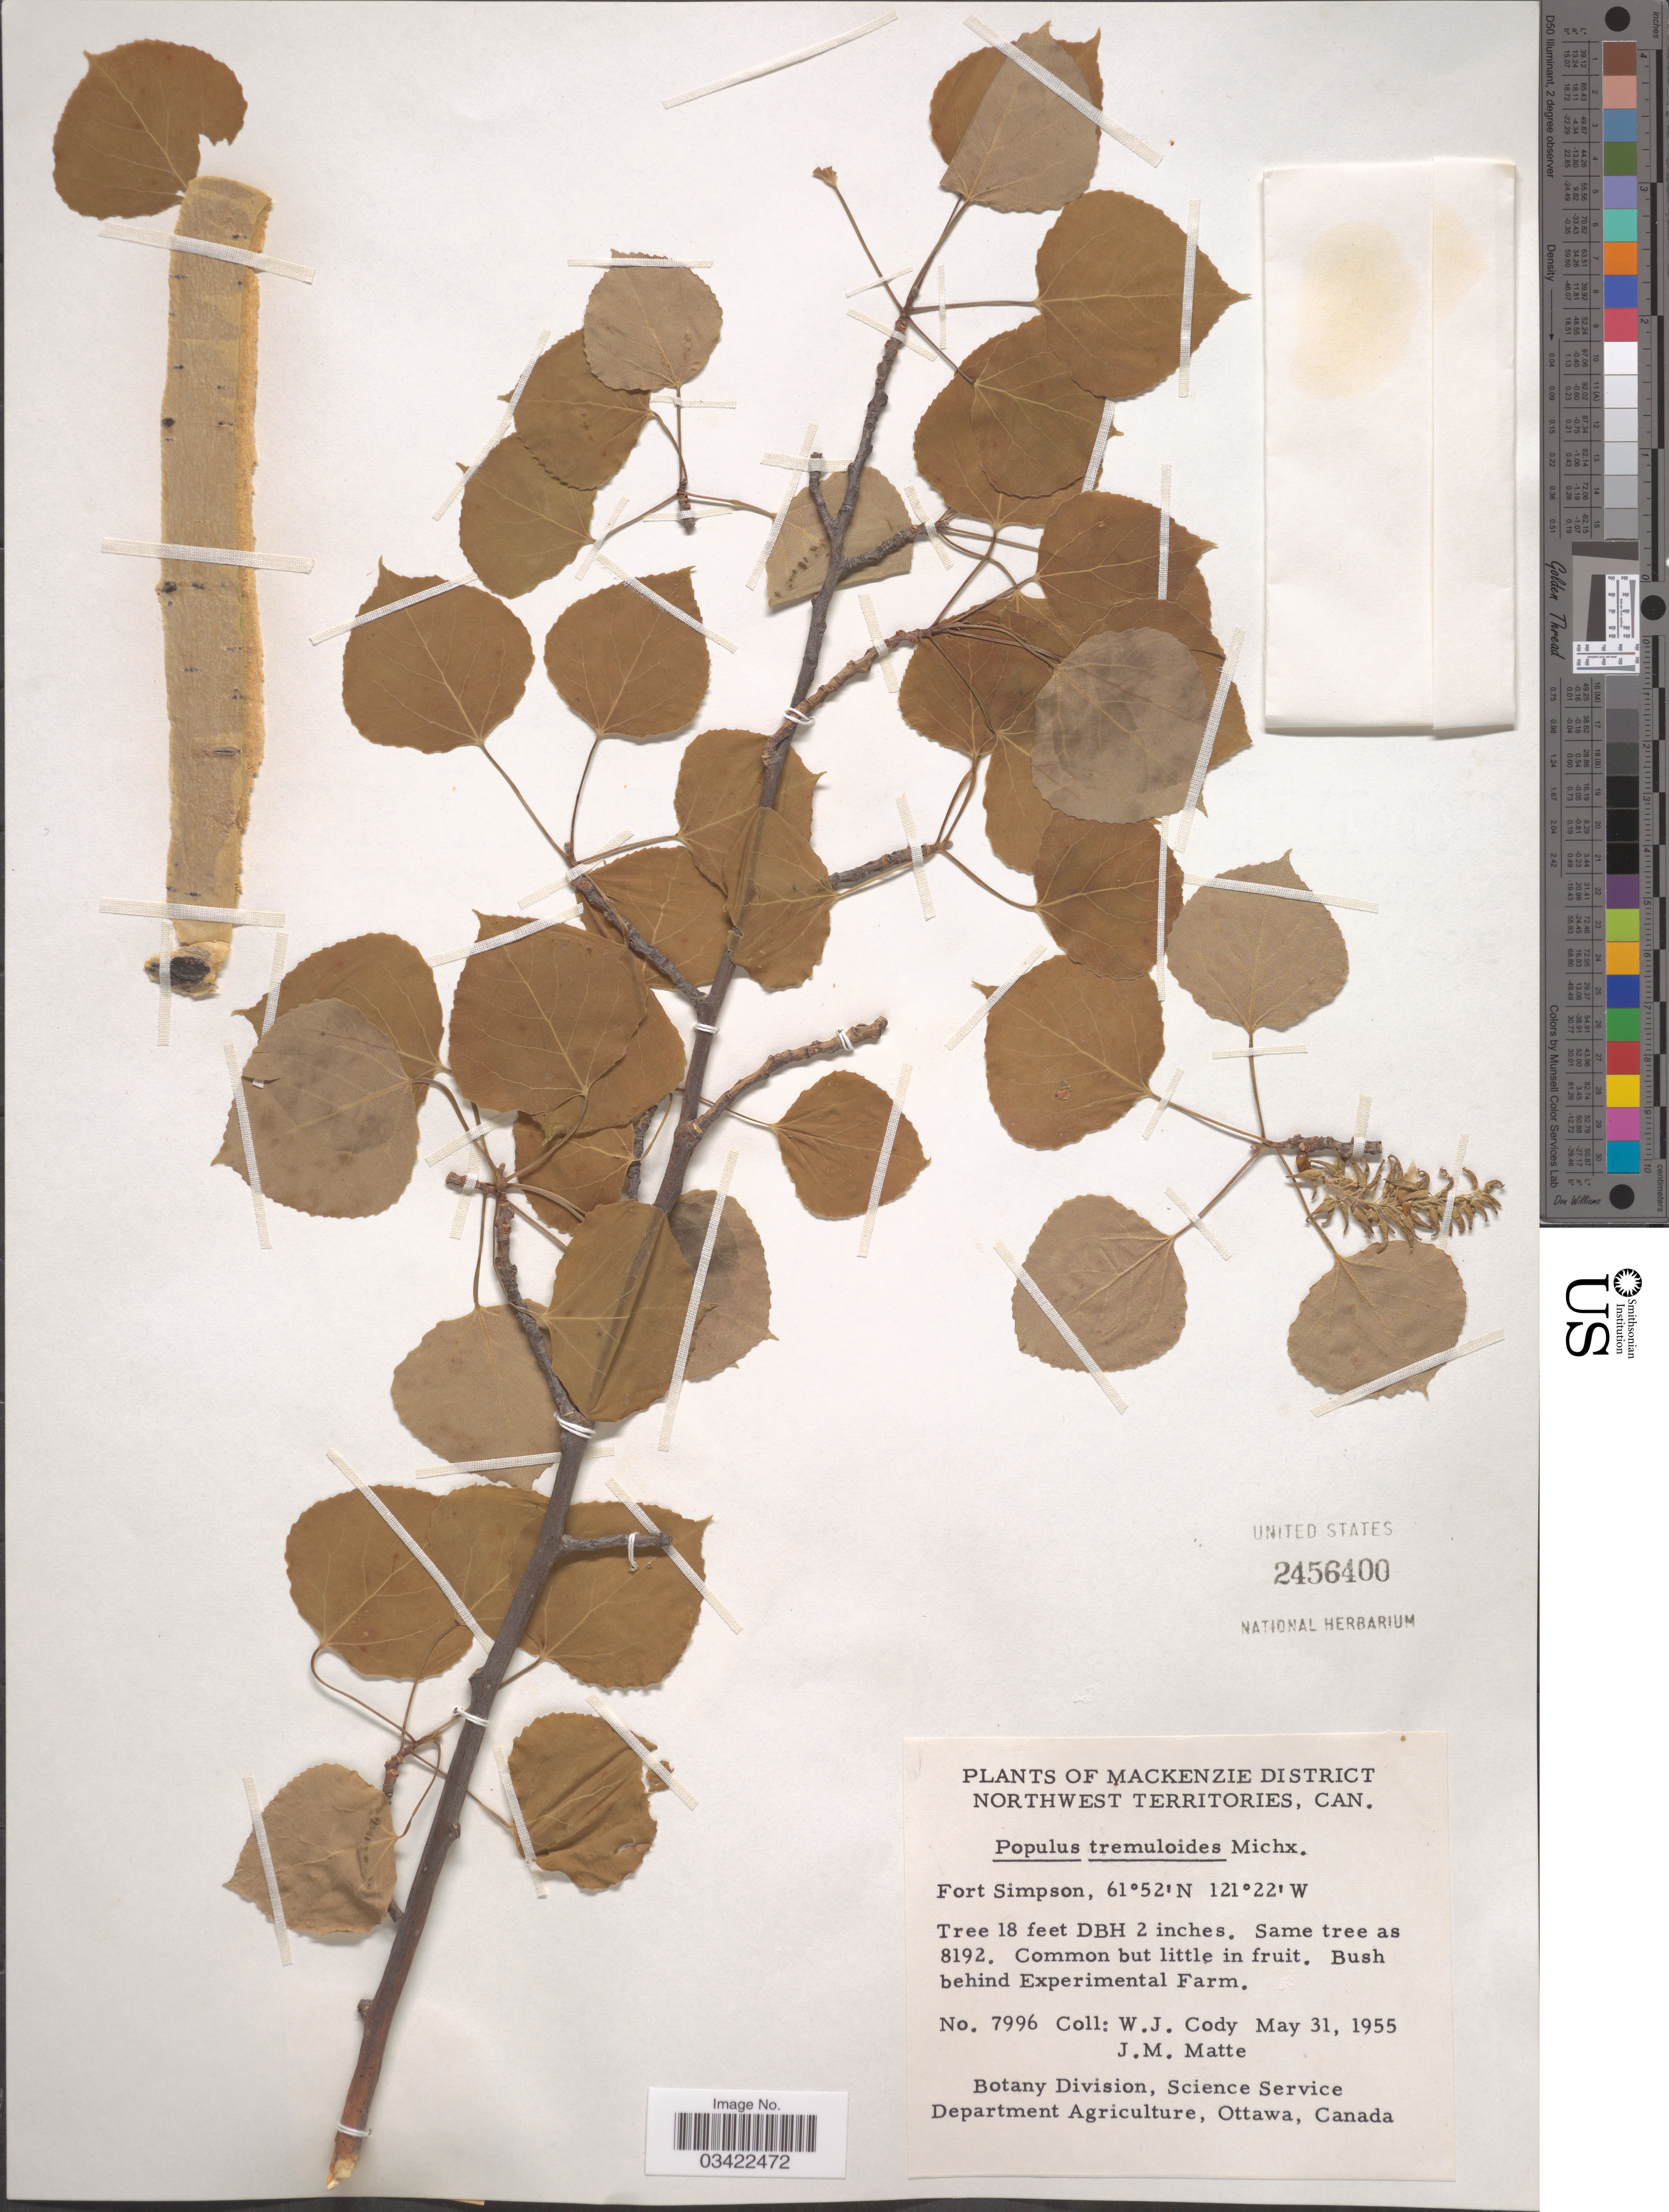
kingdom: Plantae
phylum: Tracheophyta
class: Magnoliopsida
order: Malpighiales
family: Salicaceae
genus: Populus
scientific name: Populus tremuloides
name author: Michx.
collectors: W. Cody & J. Matte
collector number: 7996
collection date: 1955-05-31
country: Canada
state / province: Northwest Territories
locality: Mackenzie District. Fort Simpson. Bush behind Experimental Farm.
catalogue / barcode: US 2456400